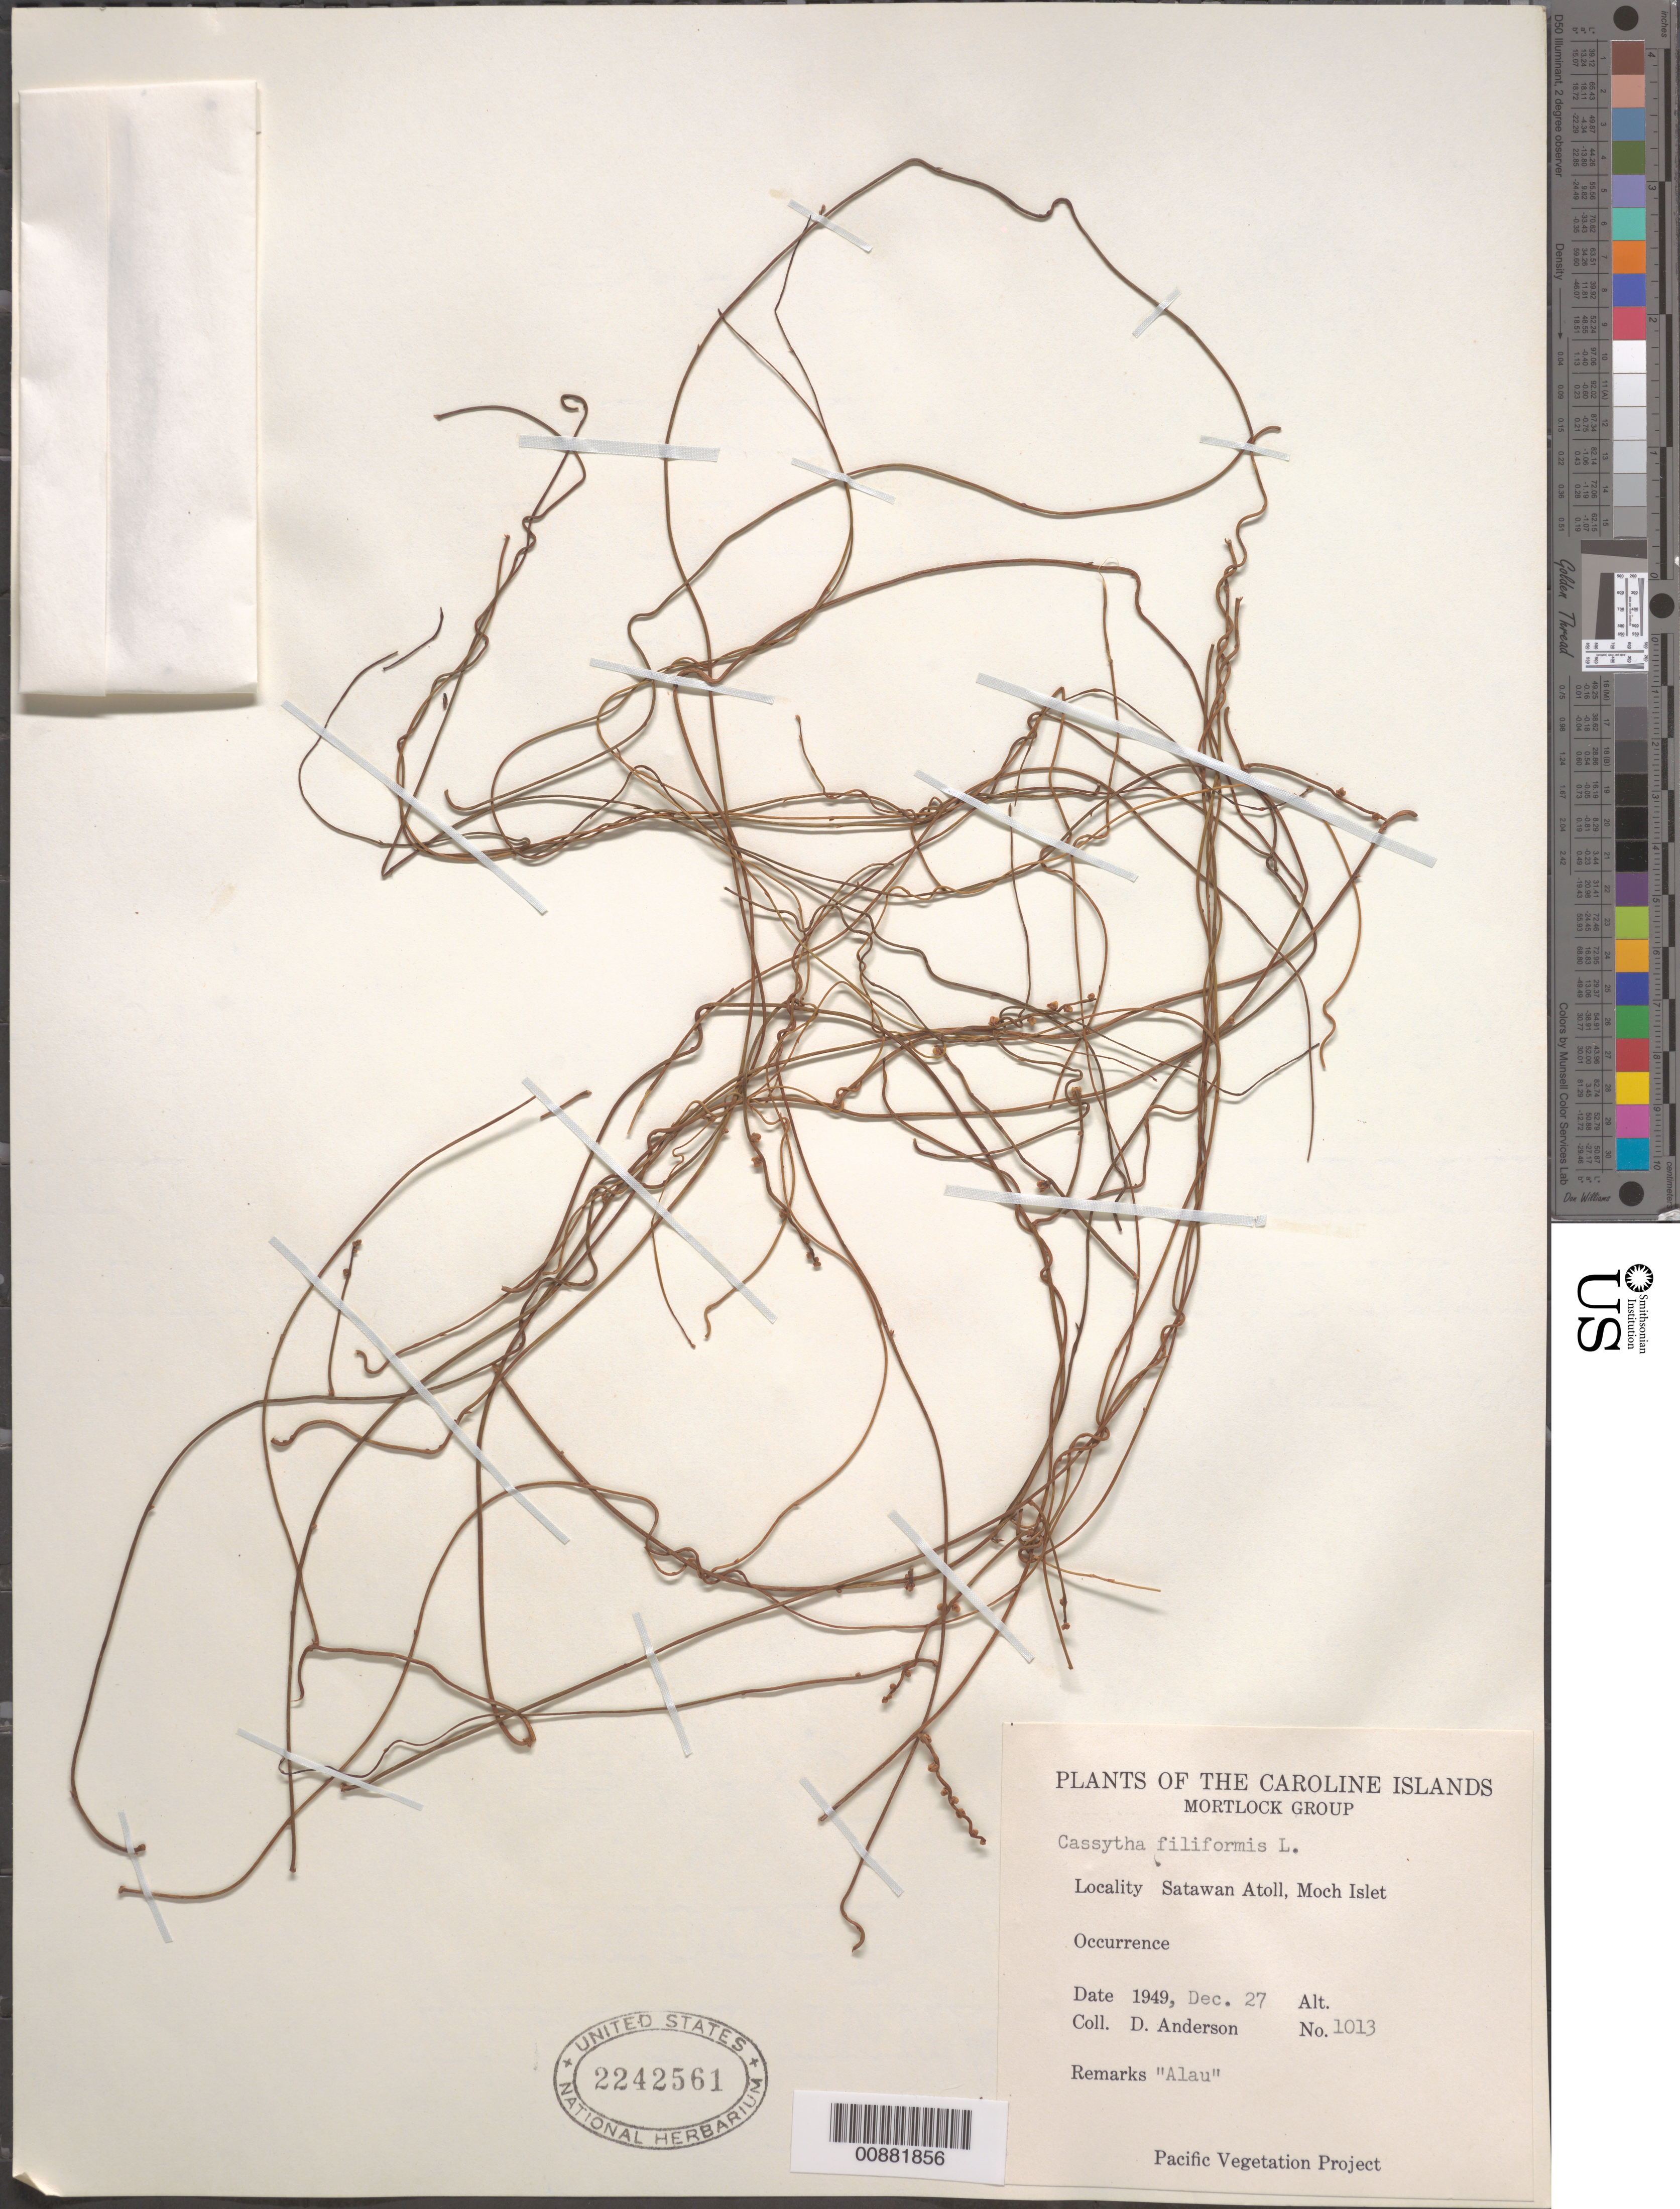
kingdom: Plantae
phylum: Tracheophyta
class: Magnoliopsida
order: Laurales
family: Lauraceae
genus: Cassytha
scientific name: Cassytha filiformis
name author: L.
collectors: D. Anderson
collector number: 1013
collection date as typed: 27 Dec 1949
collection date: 1949-12-27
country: Micronesia, Federated States of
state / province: Truk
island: Satawan Atoll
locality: Moch Islet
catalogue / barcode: US 2242561